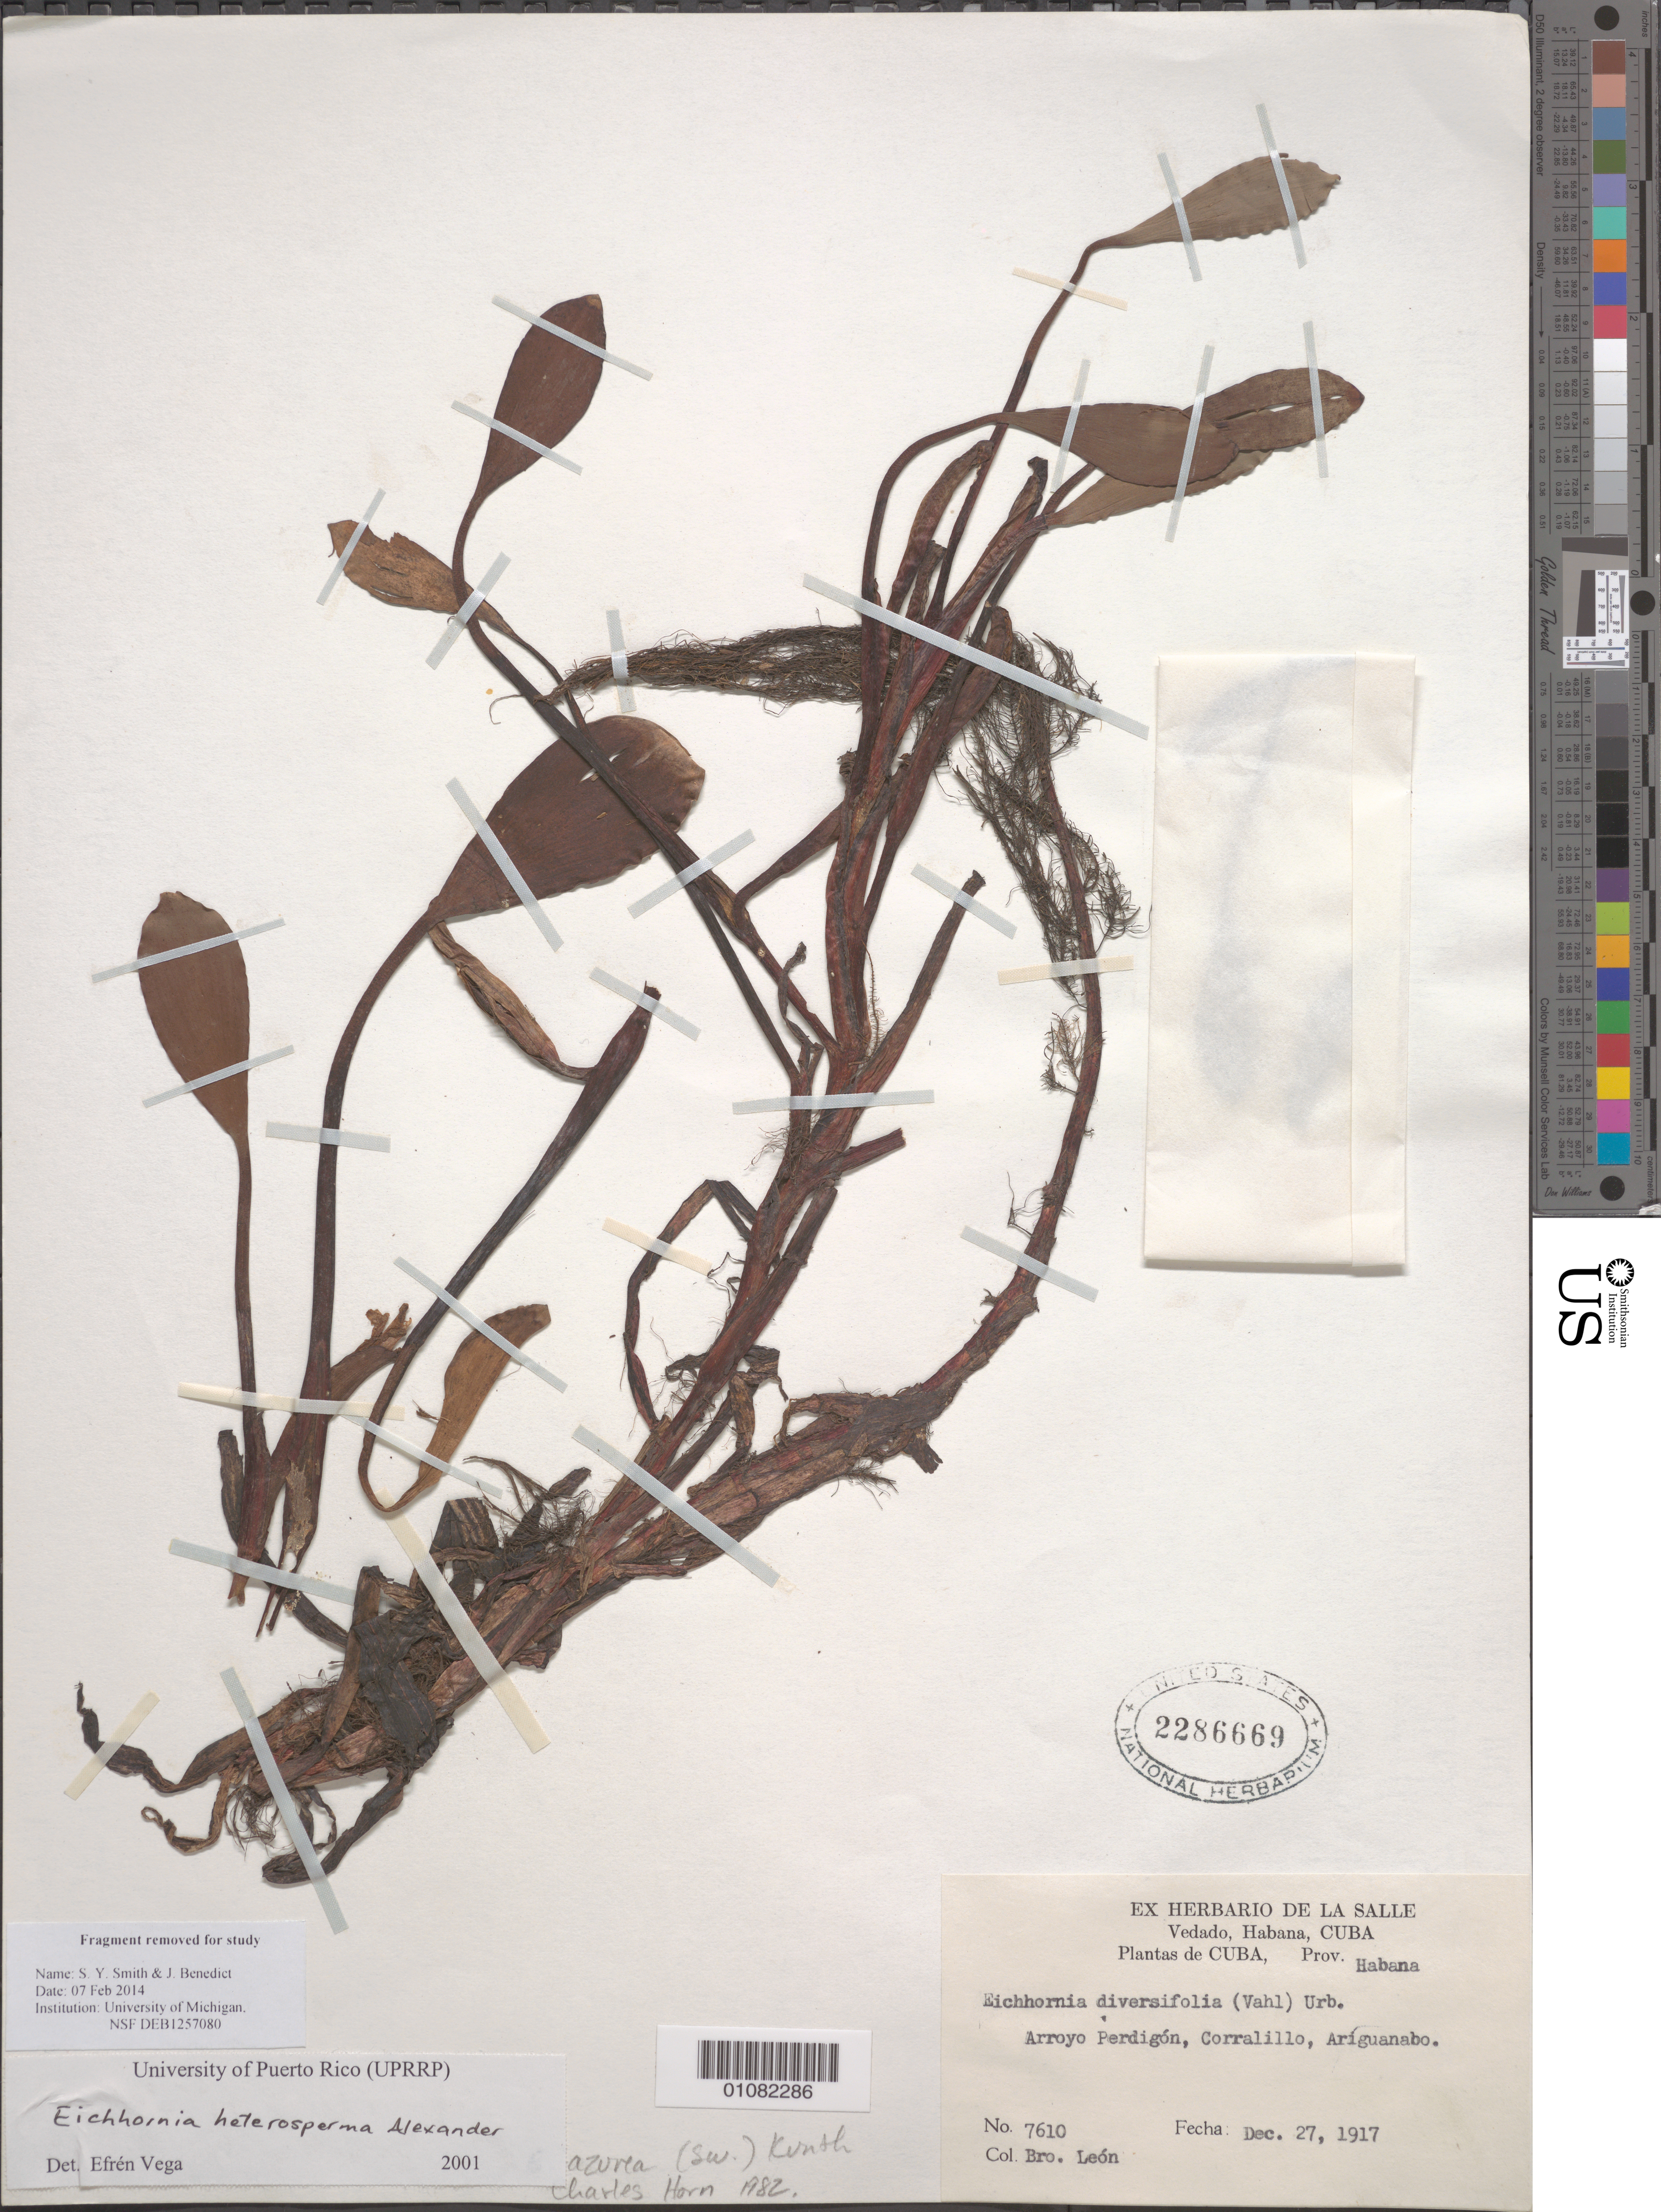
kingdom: Plantae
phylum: Tracheophyta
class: Liliopsida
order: Commelinales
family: Pontederiaceae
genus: Eichhornia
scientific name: Eichhornia heterosperma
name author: Alexander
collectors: Bro. León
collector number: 7610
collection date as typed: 27 Dec 1917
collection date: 1917-12-27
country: Cuba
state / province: La Habana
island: Cuba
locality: Arroyo Perdigón, Corralillo, Ariguanabo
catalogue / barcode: US 2286669